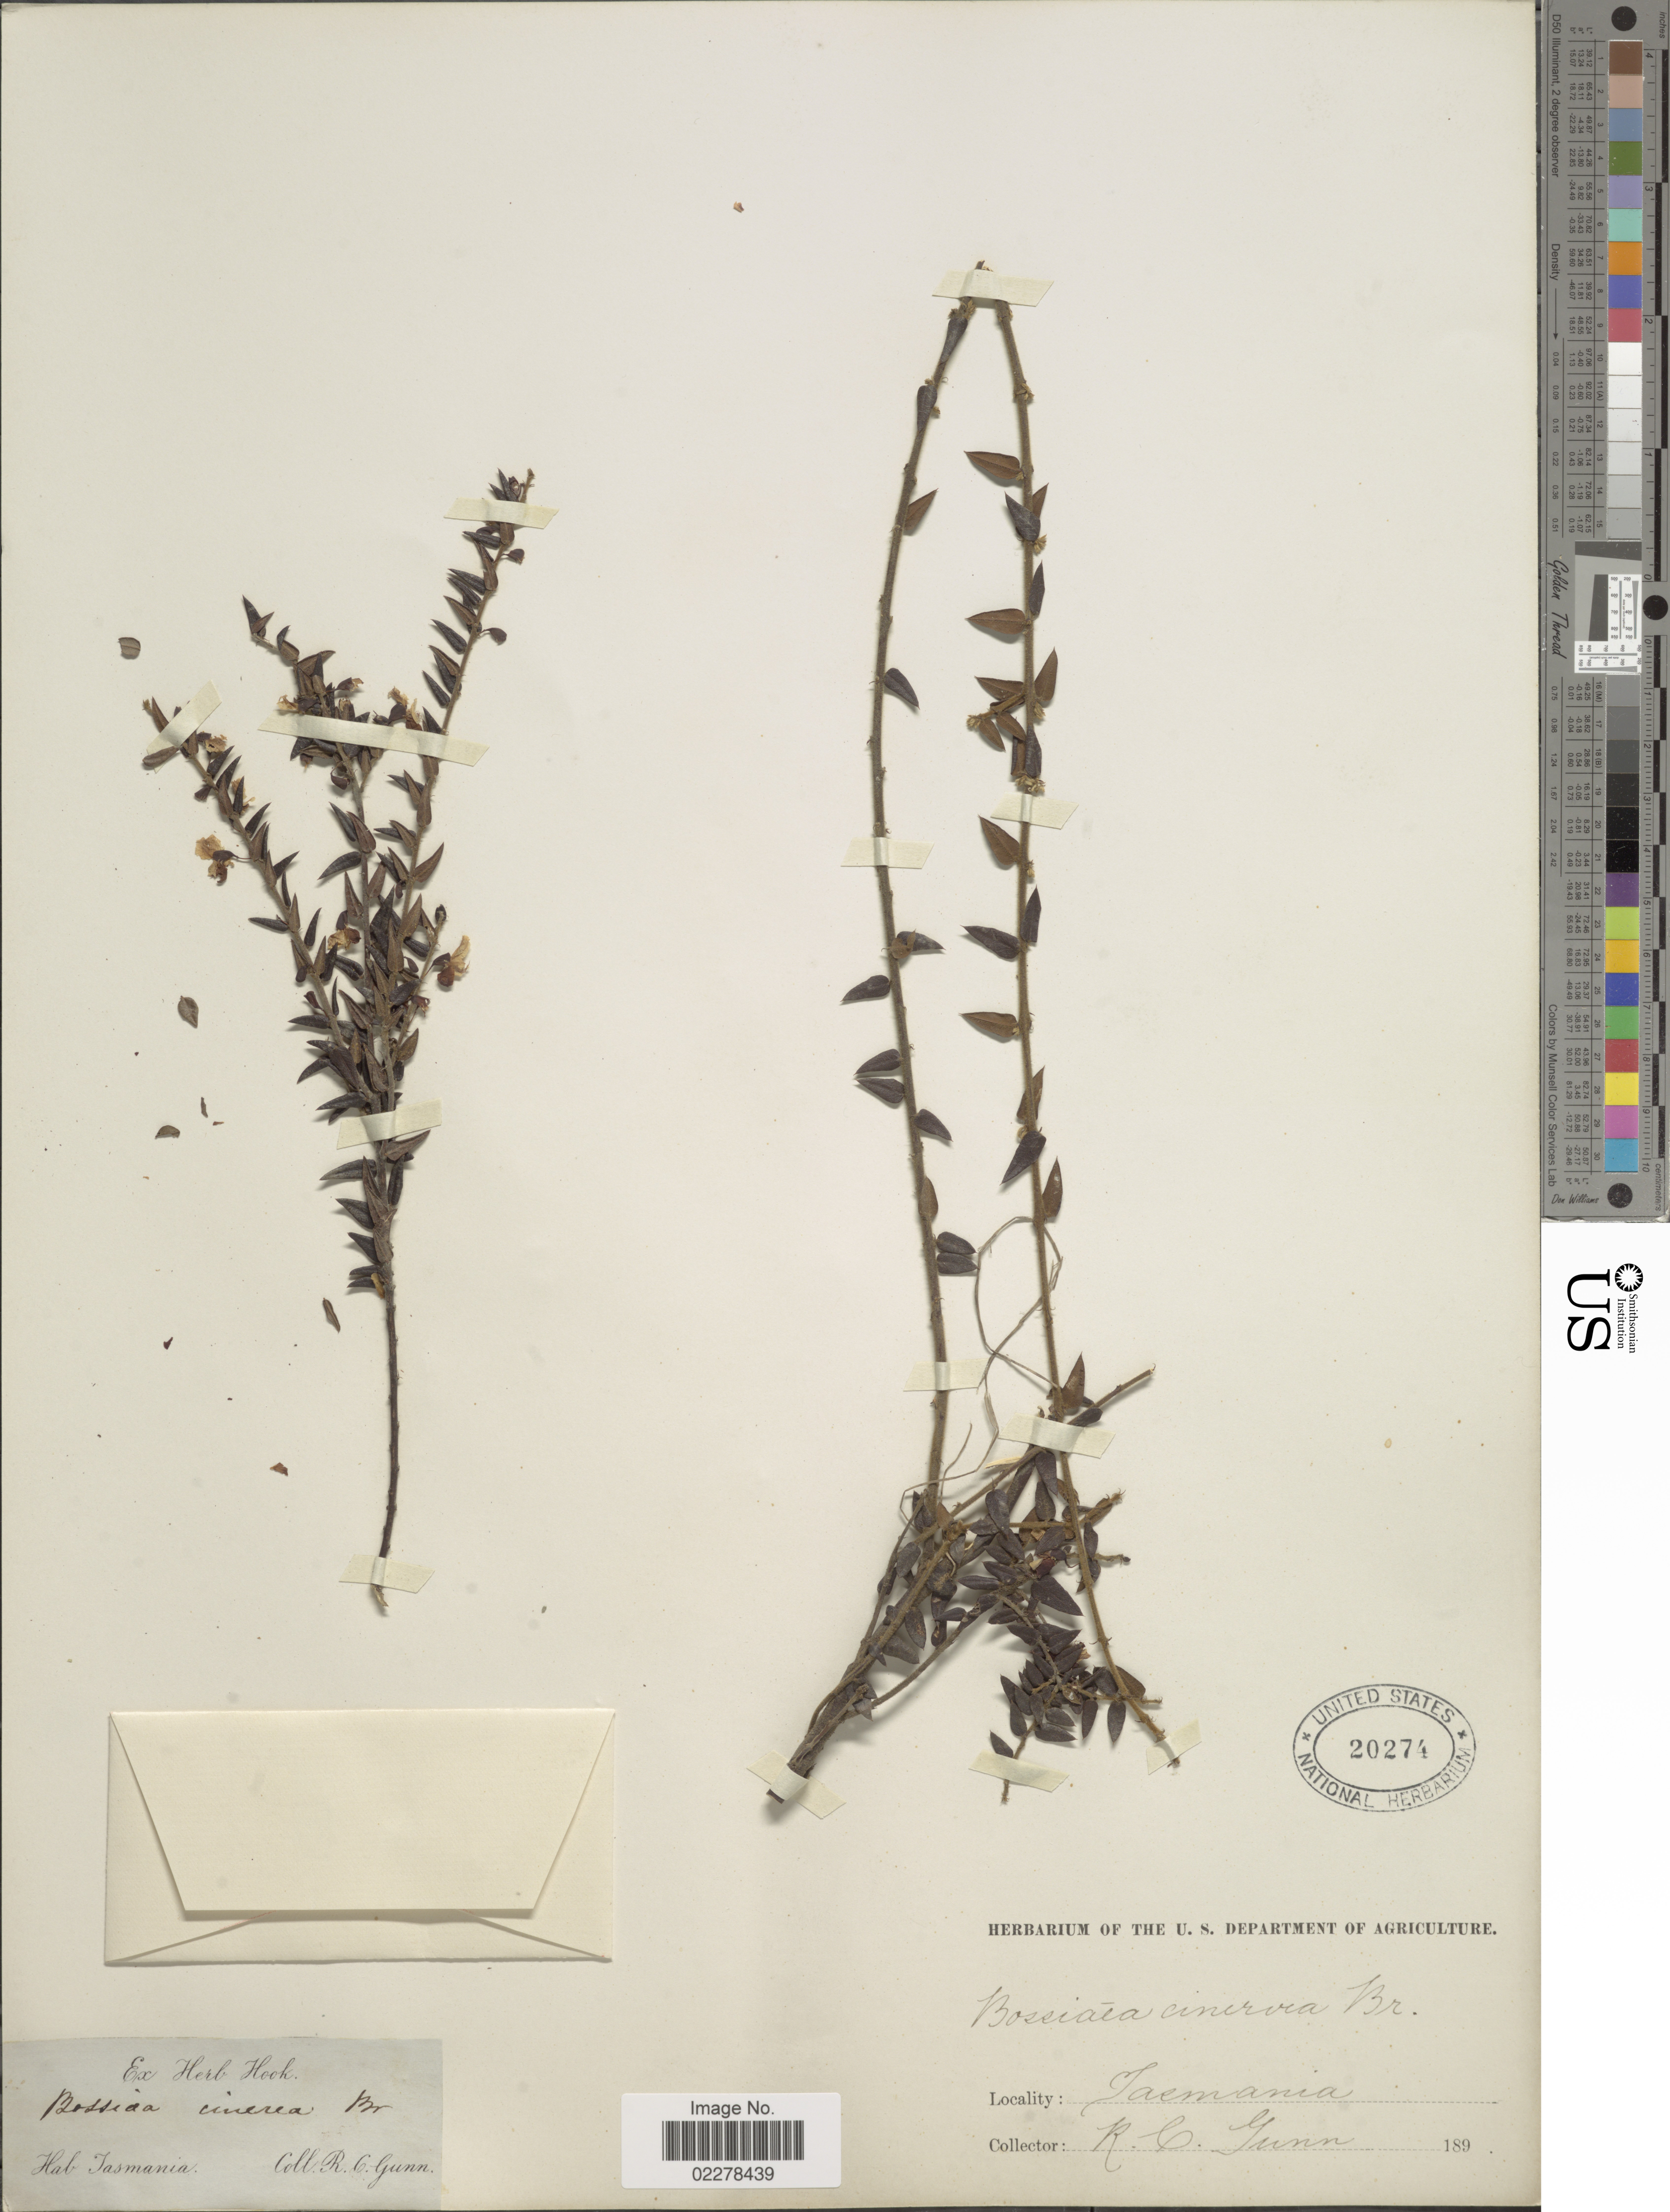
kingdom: Plantae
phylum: Tracheophyta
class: Magnoliopsida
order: Fabales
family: Fabaceae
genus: Bossiaea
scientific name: Bossiaea cinerea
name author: R. Br.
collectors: R. Gunn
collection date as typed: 189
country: Australia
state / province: Tasmania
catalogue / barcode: US 20274